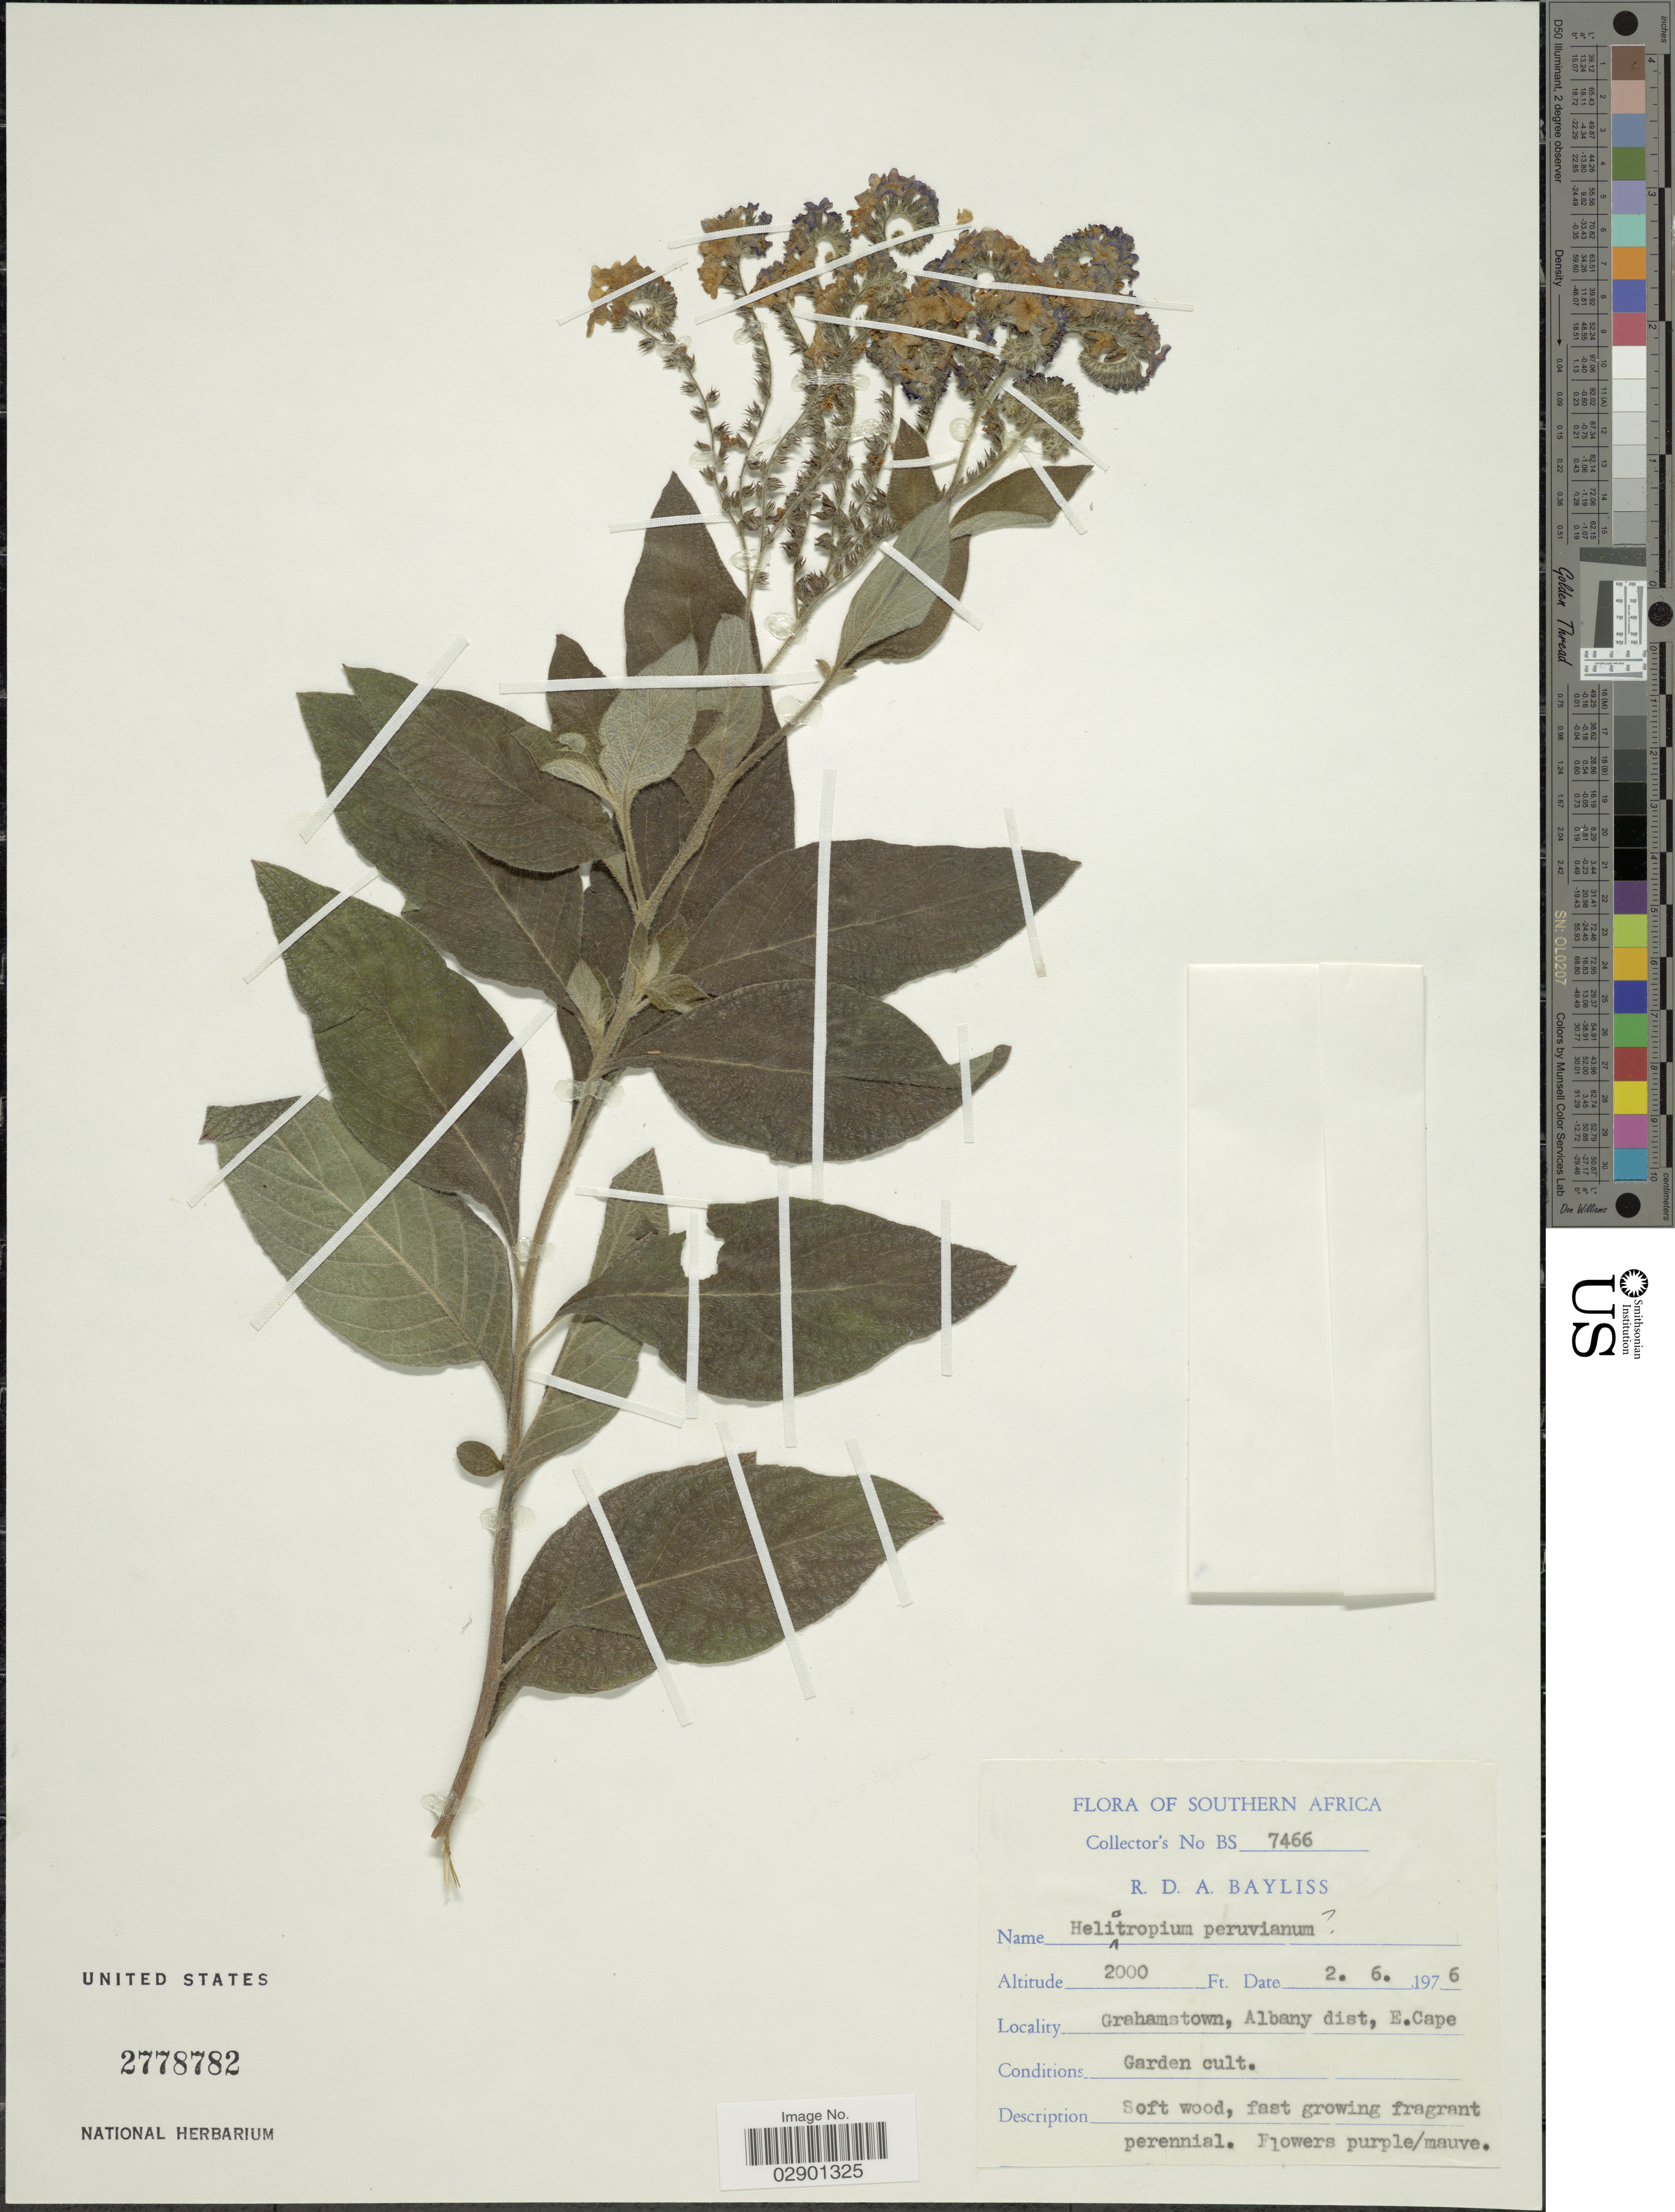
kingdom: Plantae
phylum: Tracheophyta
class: Magnoliopsida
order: Boraginales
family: Heliotropiaceae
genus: Heliotropium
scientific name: Heliotropium arborescens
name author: L.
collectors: R. Bayliss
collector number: BS 7466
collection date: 1976-06-02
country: South Africa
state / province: Eastern Cape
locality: Southern Africa. Grahamstown, Albany dist, E.Cape. Garden cult.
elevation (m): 610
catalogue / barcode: US 2778782